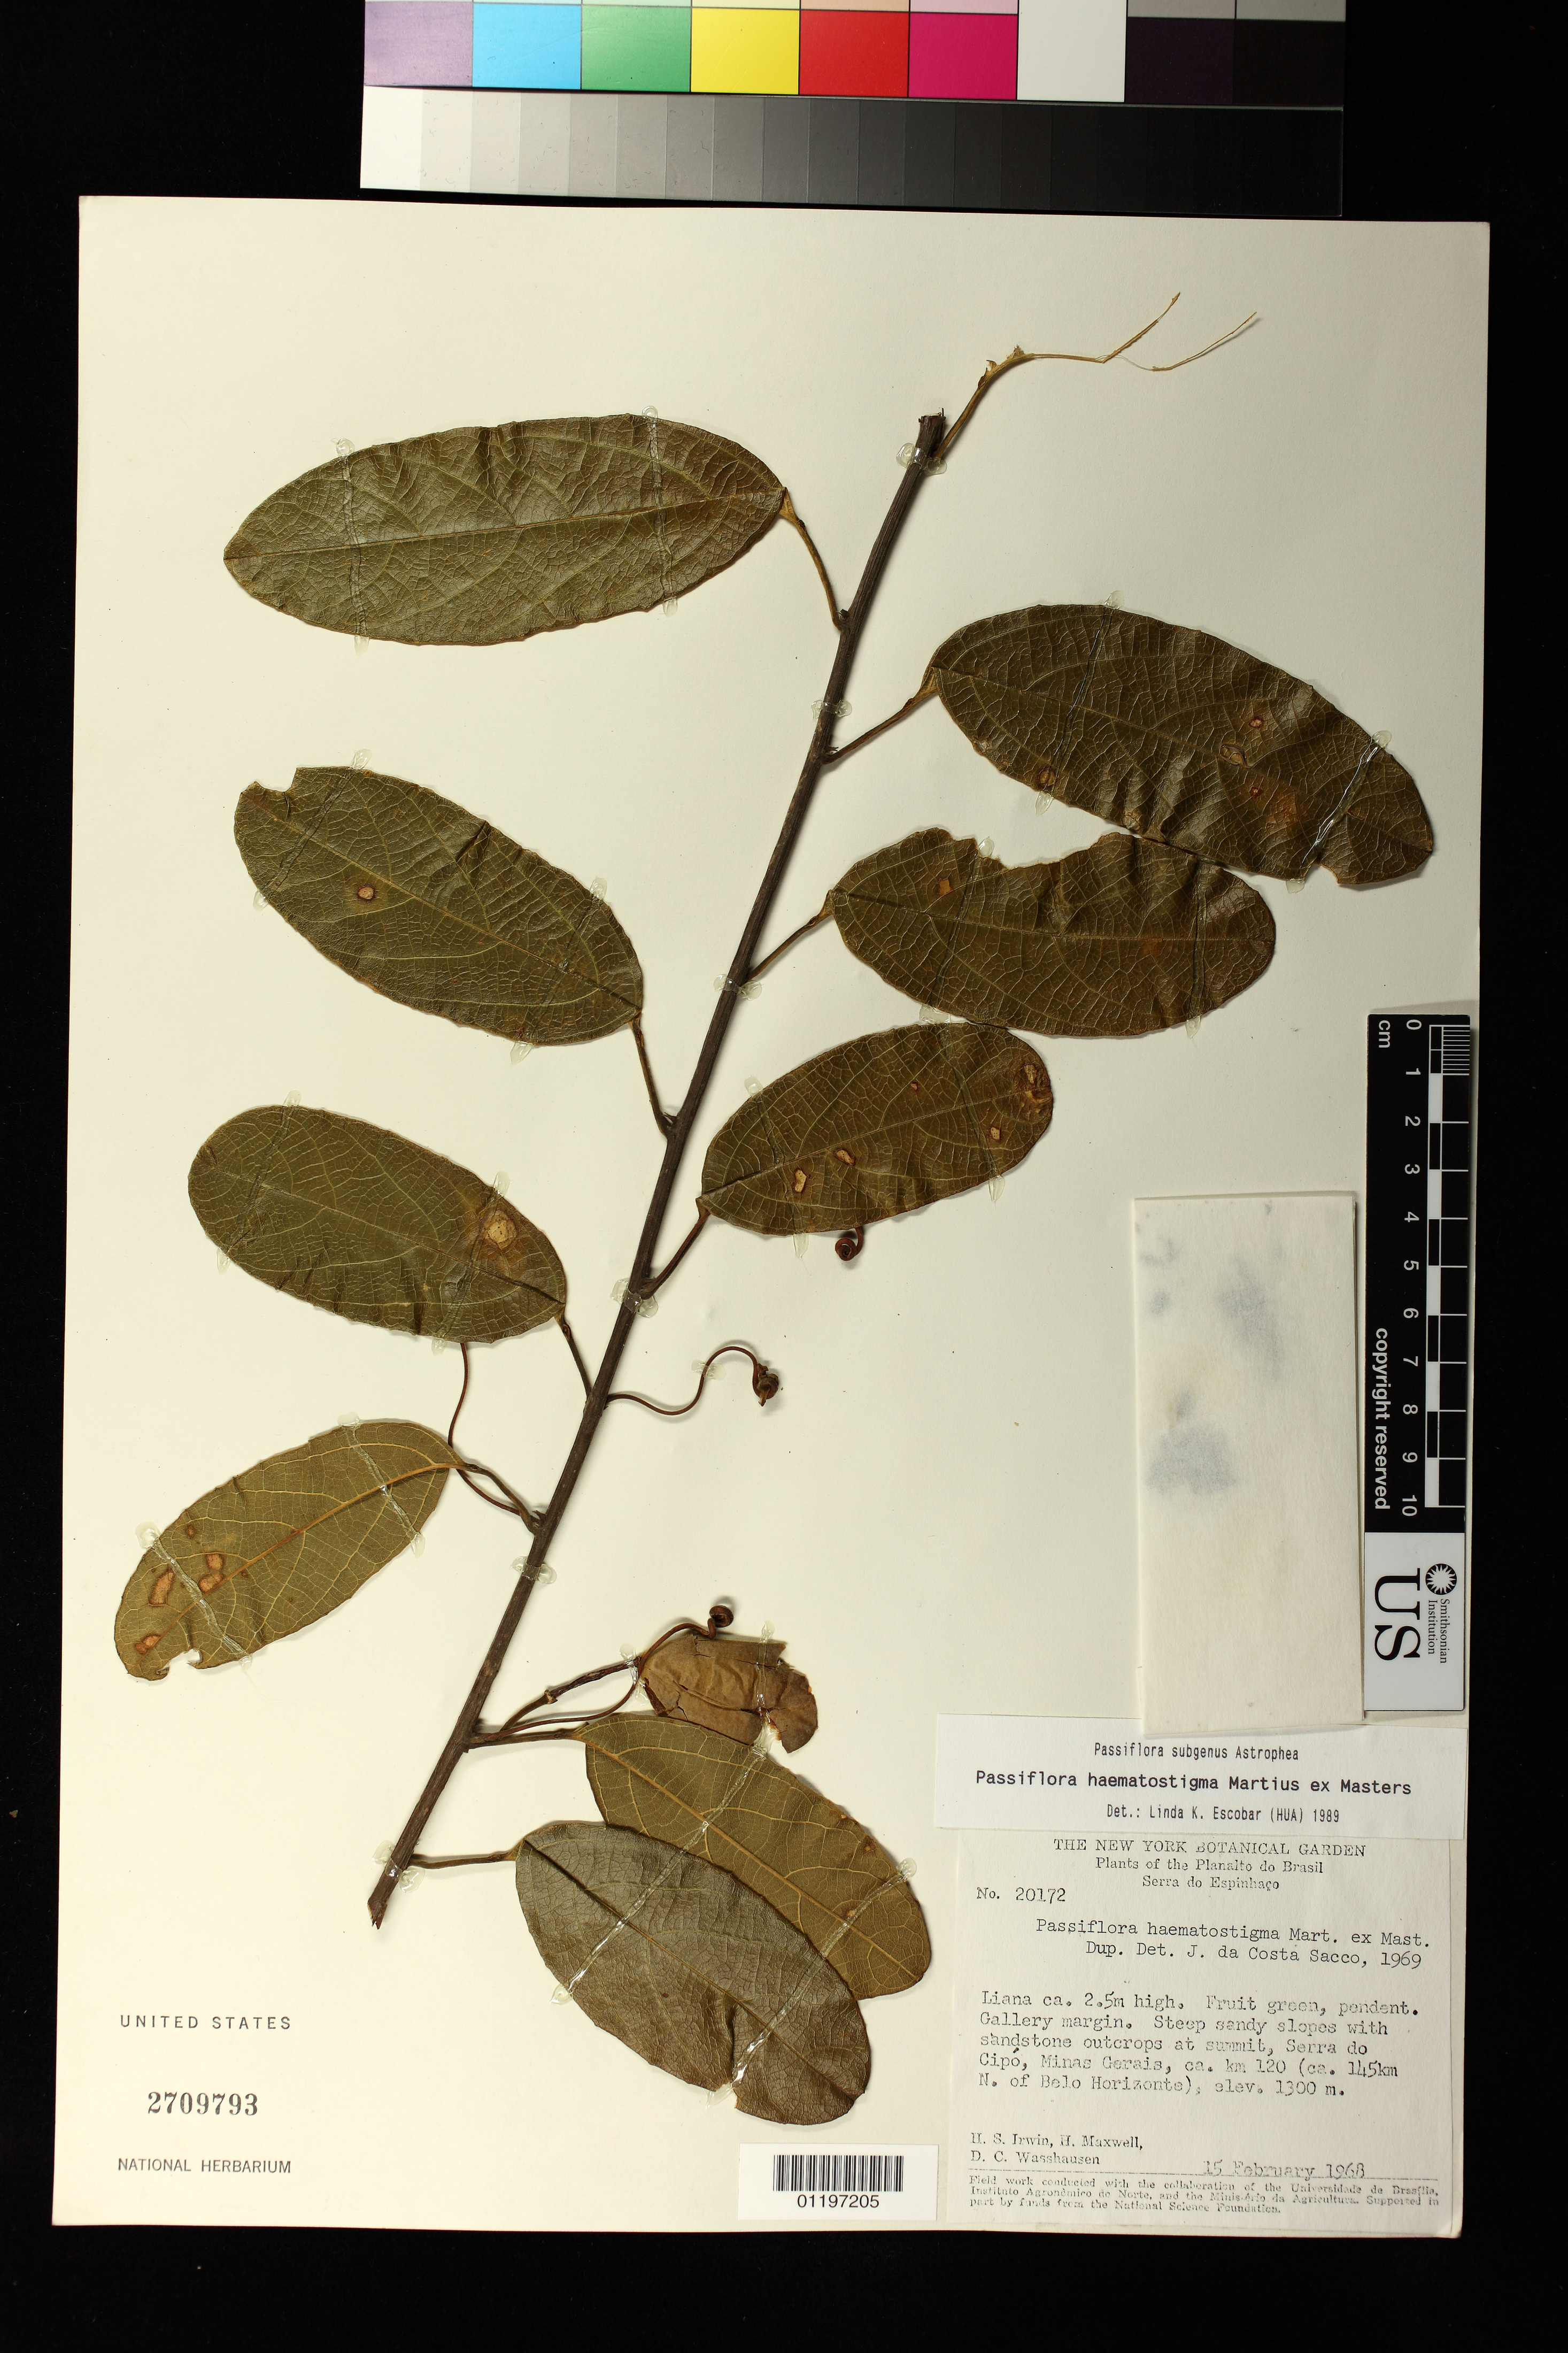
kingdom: Plantae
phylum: Tracheophyta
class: Magnoliopsida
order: Malpighiales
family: Passifloraceae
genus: Passiflora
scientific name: Passiflora haematostigma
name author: Mart. ex Mast.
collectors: H. Irwin, H. Maxwell & D. C. Wasshausen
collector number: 20172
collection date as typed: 15 Feb 1968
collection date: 1968-02-15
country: Brazil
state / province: Minas Gerais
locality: Steep sandy slopes with sandstone outcrops at summit, Serra do Cipó, Minas Gerais, ca. km 120 (ca. 145km N. of Belo Horizonte)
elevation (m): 1300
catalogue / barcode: US 2709793